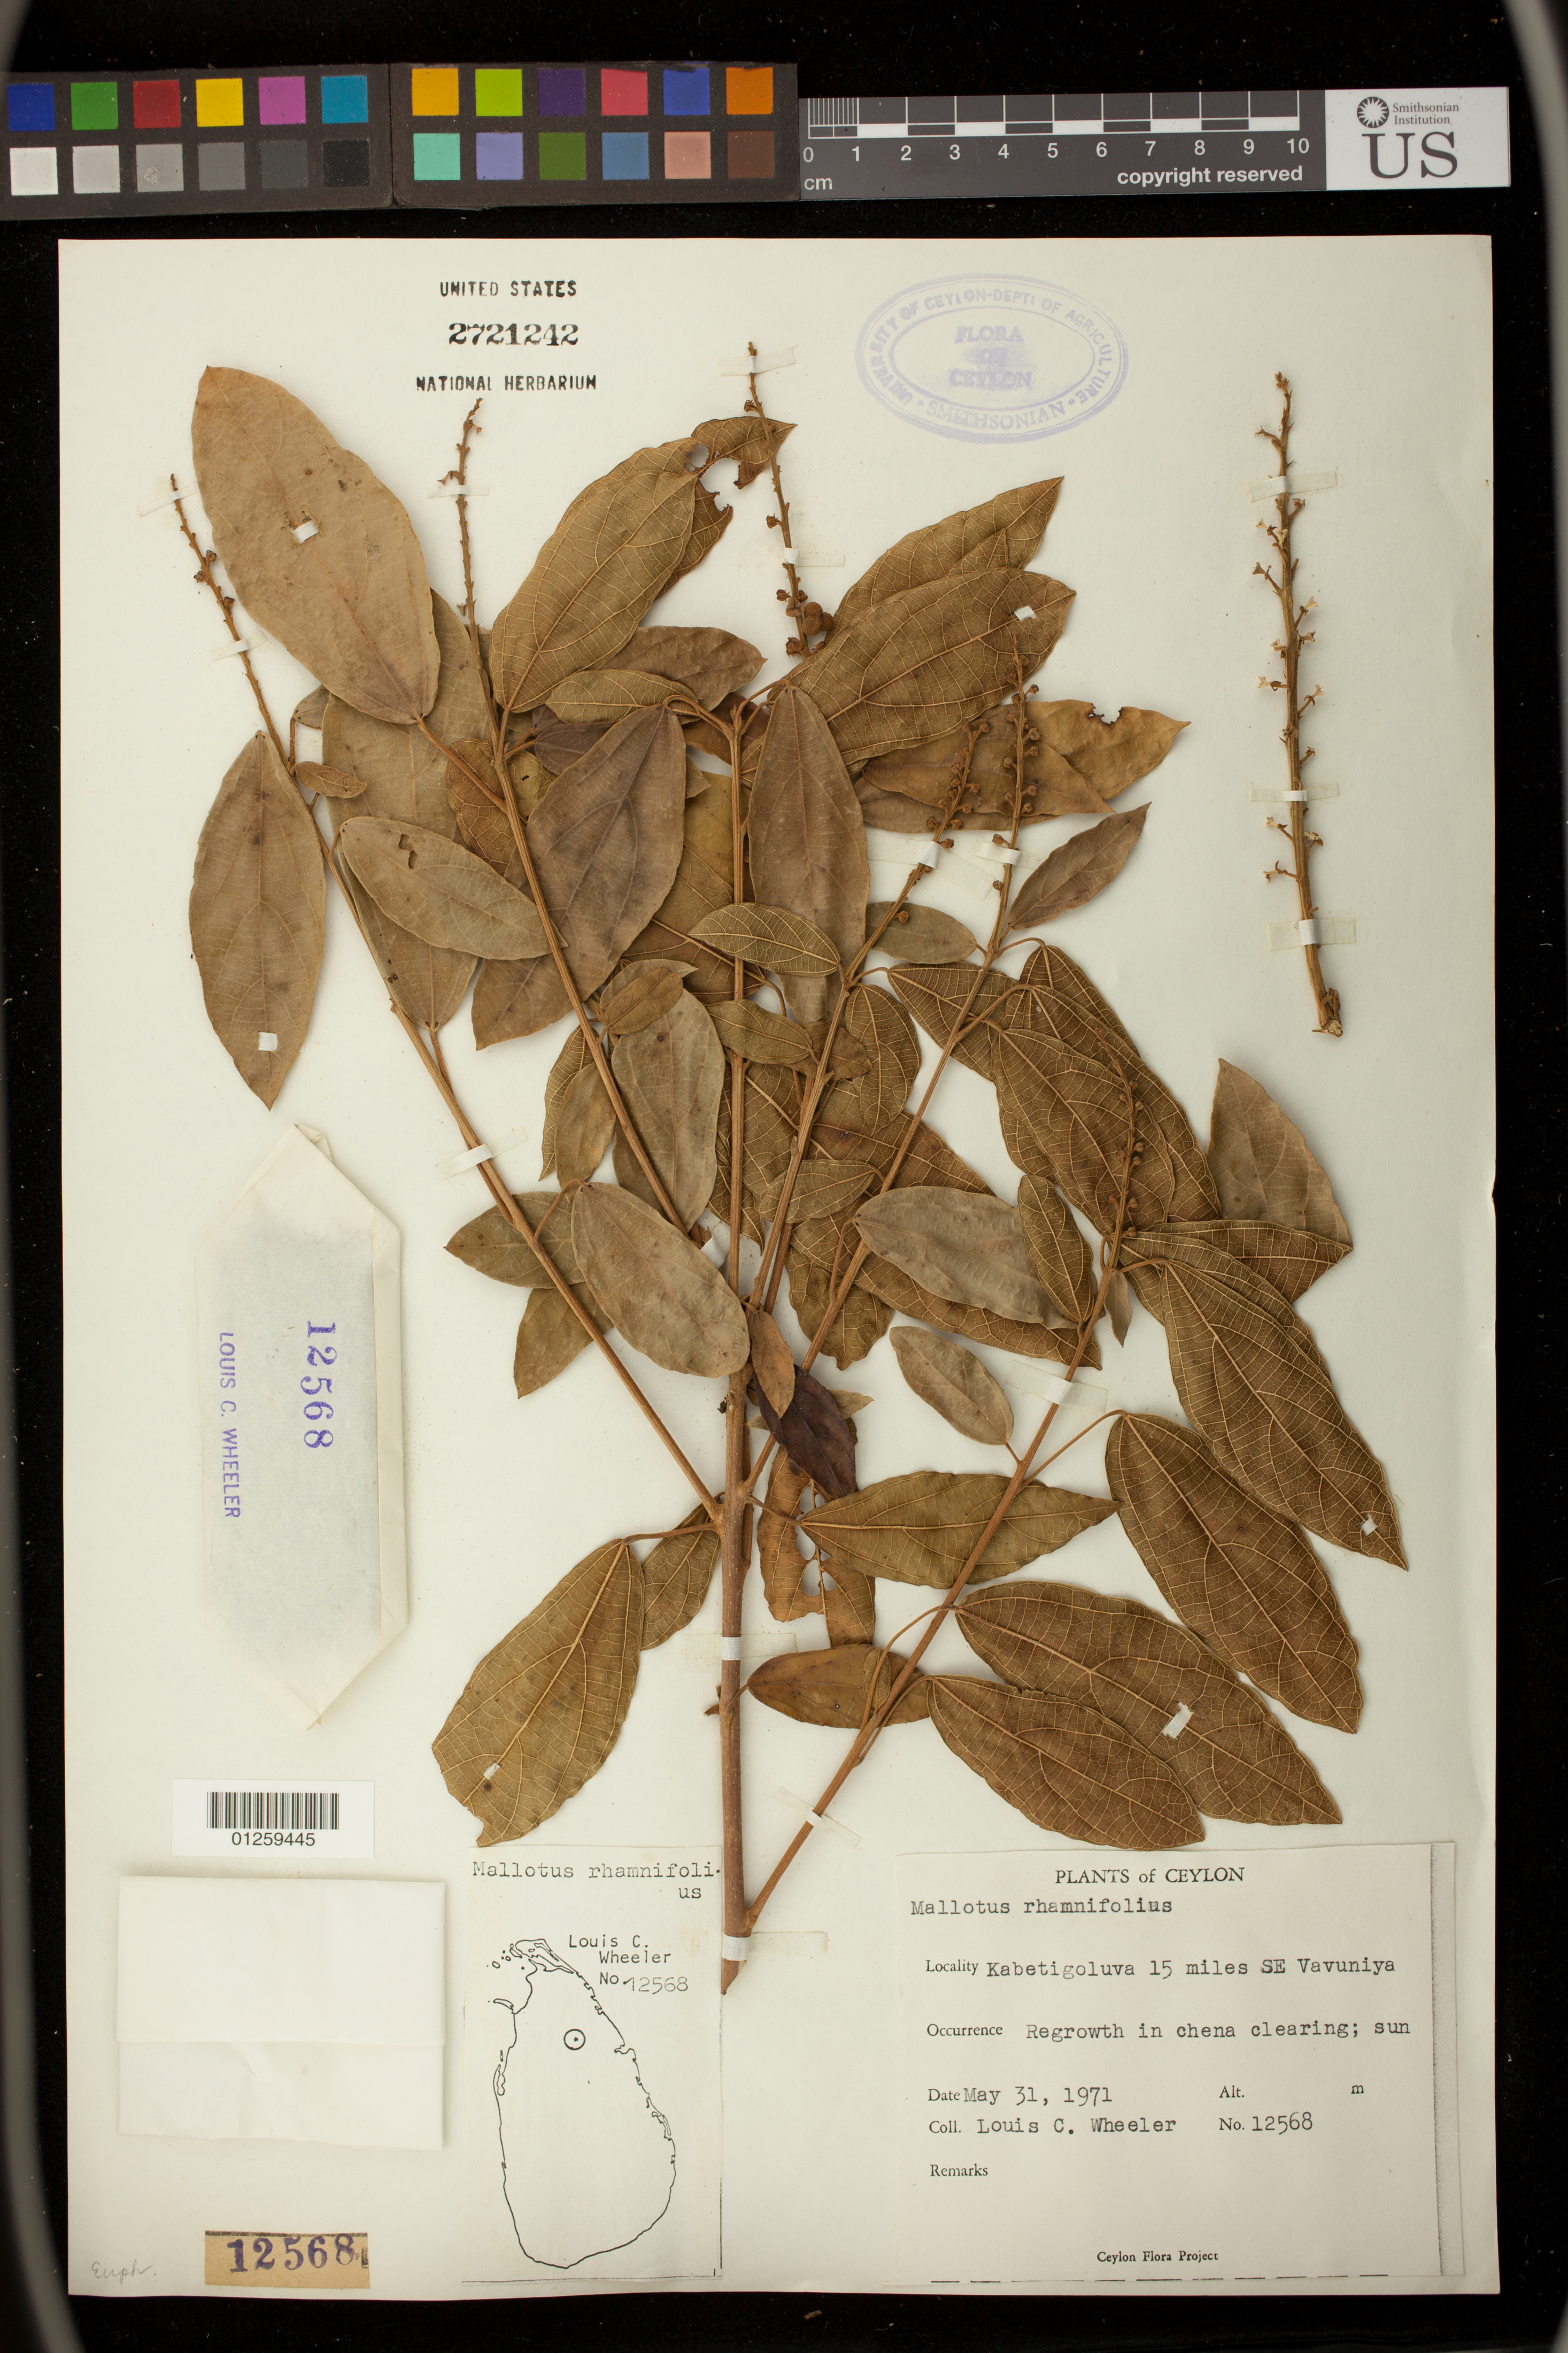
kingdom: Plantae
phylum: Tracheophyta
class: Magnoliopsida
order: Malpighiales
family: Euphorbiaceae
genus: Mallotus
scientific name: Mallotus rhamnifolius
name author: (Willd.) Müll. Arg.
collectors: L. C. Wheeler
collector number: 12568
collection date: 1971-05-31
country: Sri Lanka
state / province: Northern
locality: Kabetigoluva 15 miles SE Vavuniya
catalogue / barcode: US 2721242